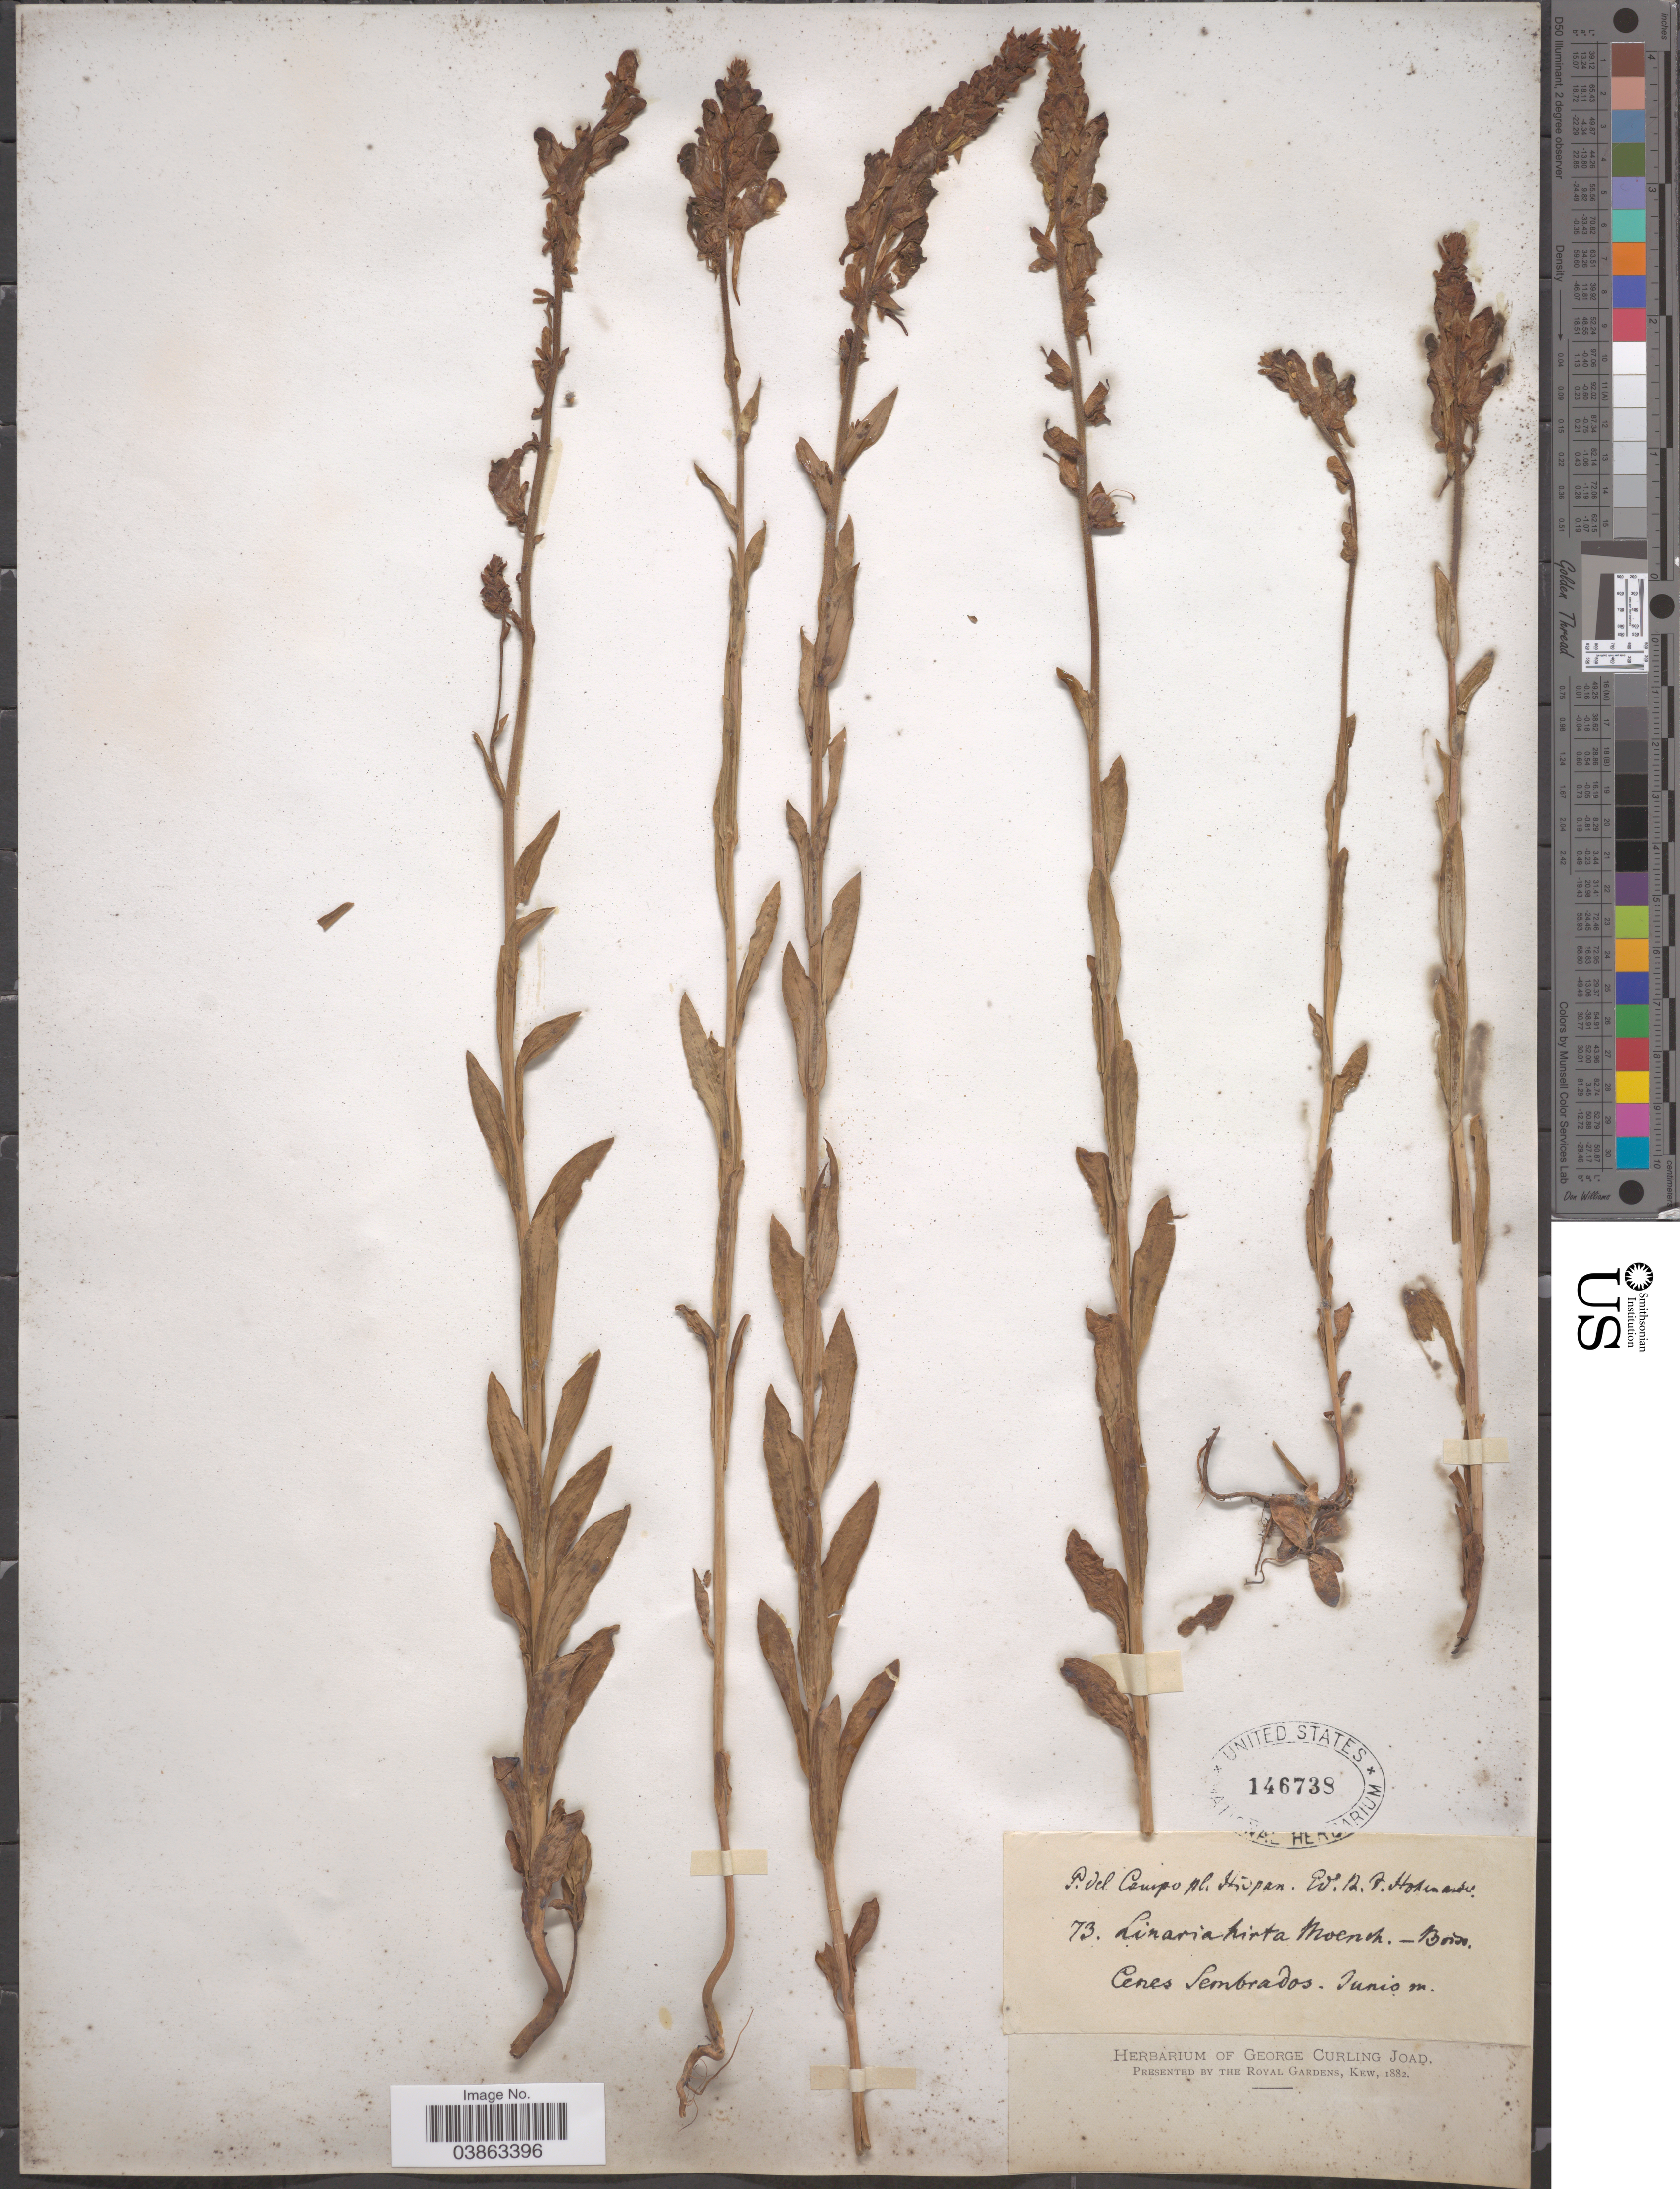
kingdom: Plantae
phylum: Tracheophyta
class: Magnoliopsida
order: Lamiales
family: Plantaginaceae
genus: Linaria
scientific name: Linaria hirta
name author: (L.) Moench.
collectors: P. del Campo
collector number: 73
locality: P. del Campo pl. Stiupen [interpreted]. Cenes Sembrados.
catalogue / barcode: US 146738